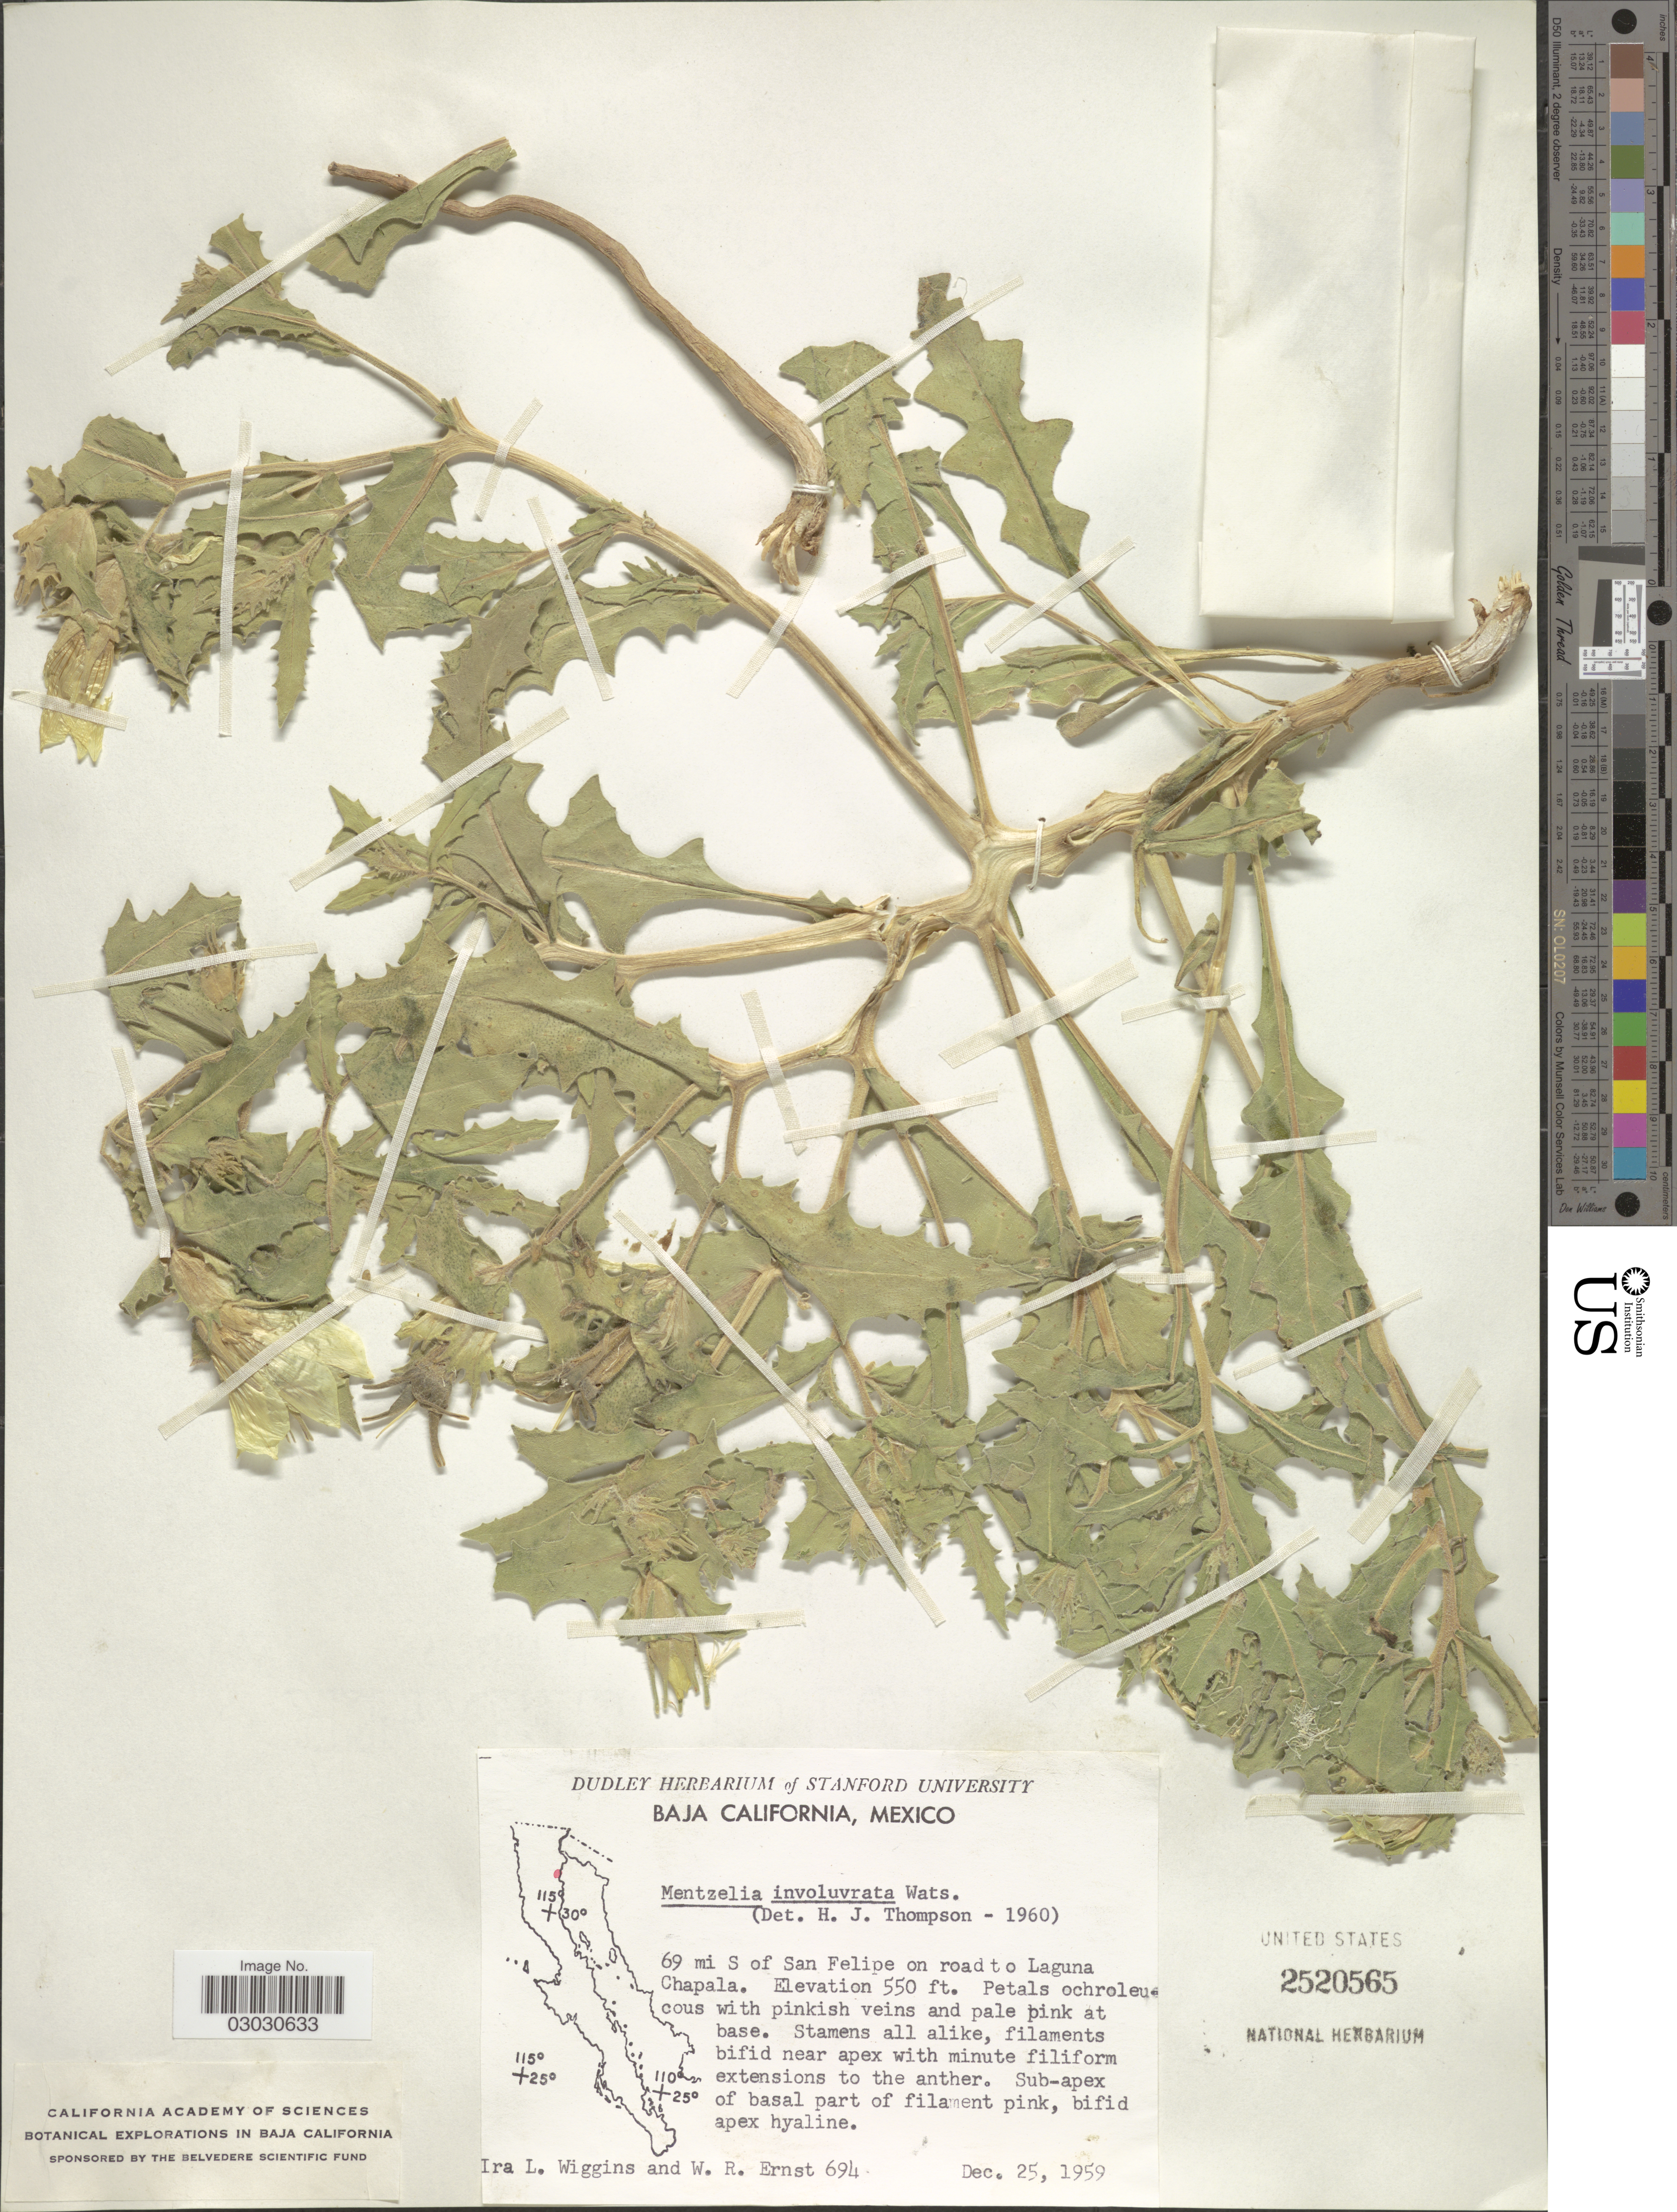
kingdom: Plantae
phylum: Tracheophyta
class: Magnoliopsida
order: Cornales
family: Loasaceae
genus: Mentzelia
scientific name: Mentzelia involucrata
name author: S. Watson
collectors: I. L. Wiggins & W. R. Ernst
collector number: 694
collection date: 1959-12-25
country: Mexico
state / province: Baja California Norte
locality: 69 mi S of San Felipe on road to Laguna Chapala.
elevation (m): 168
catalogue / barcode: US 2520565